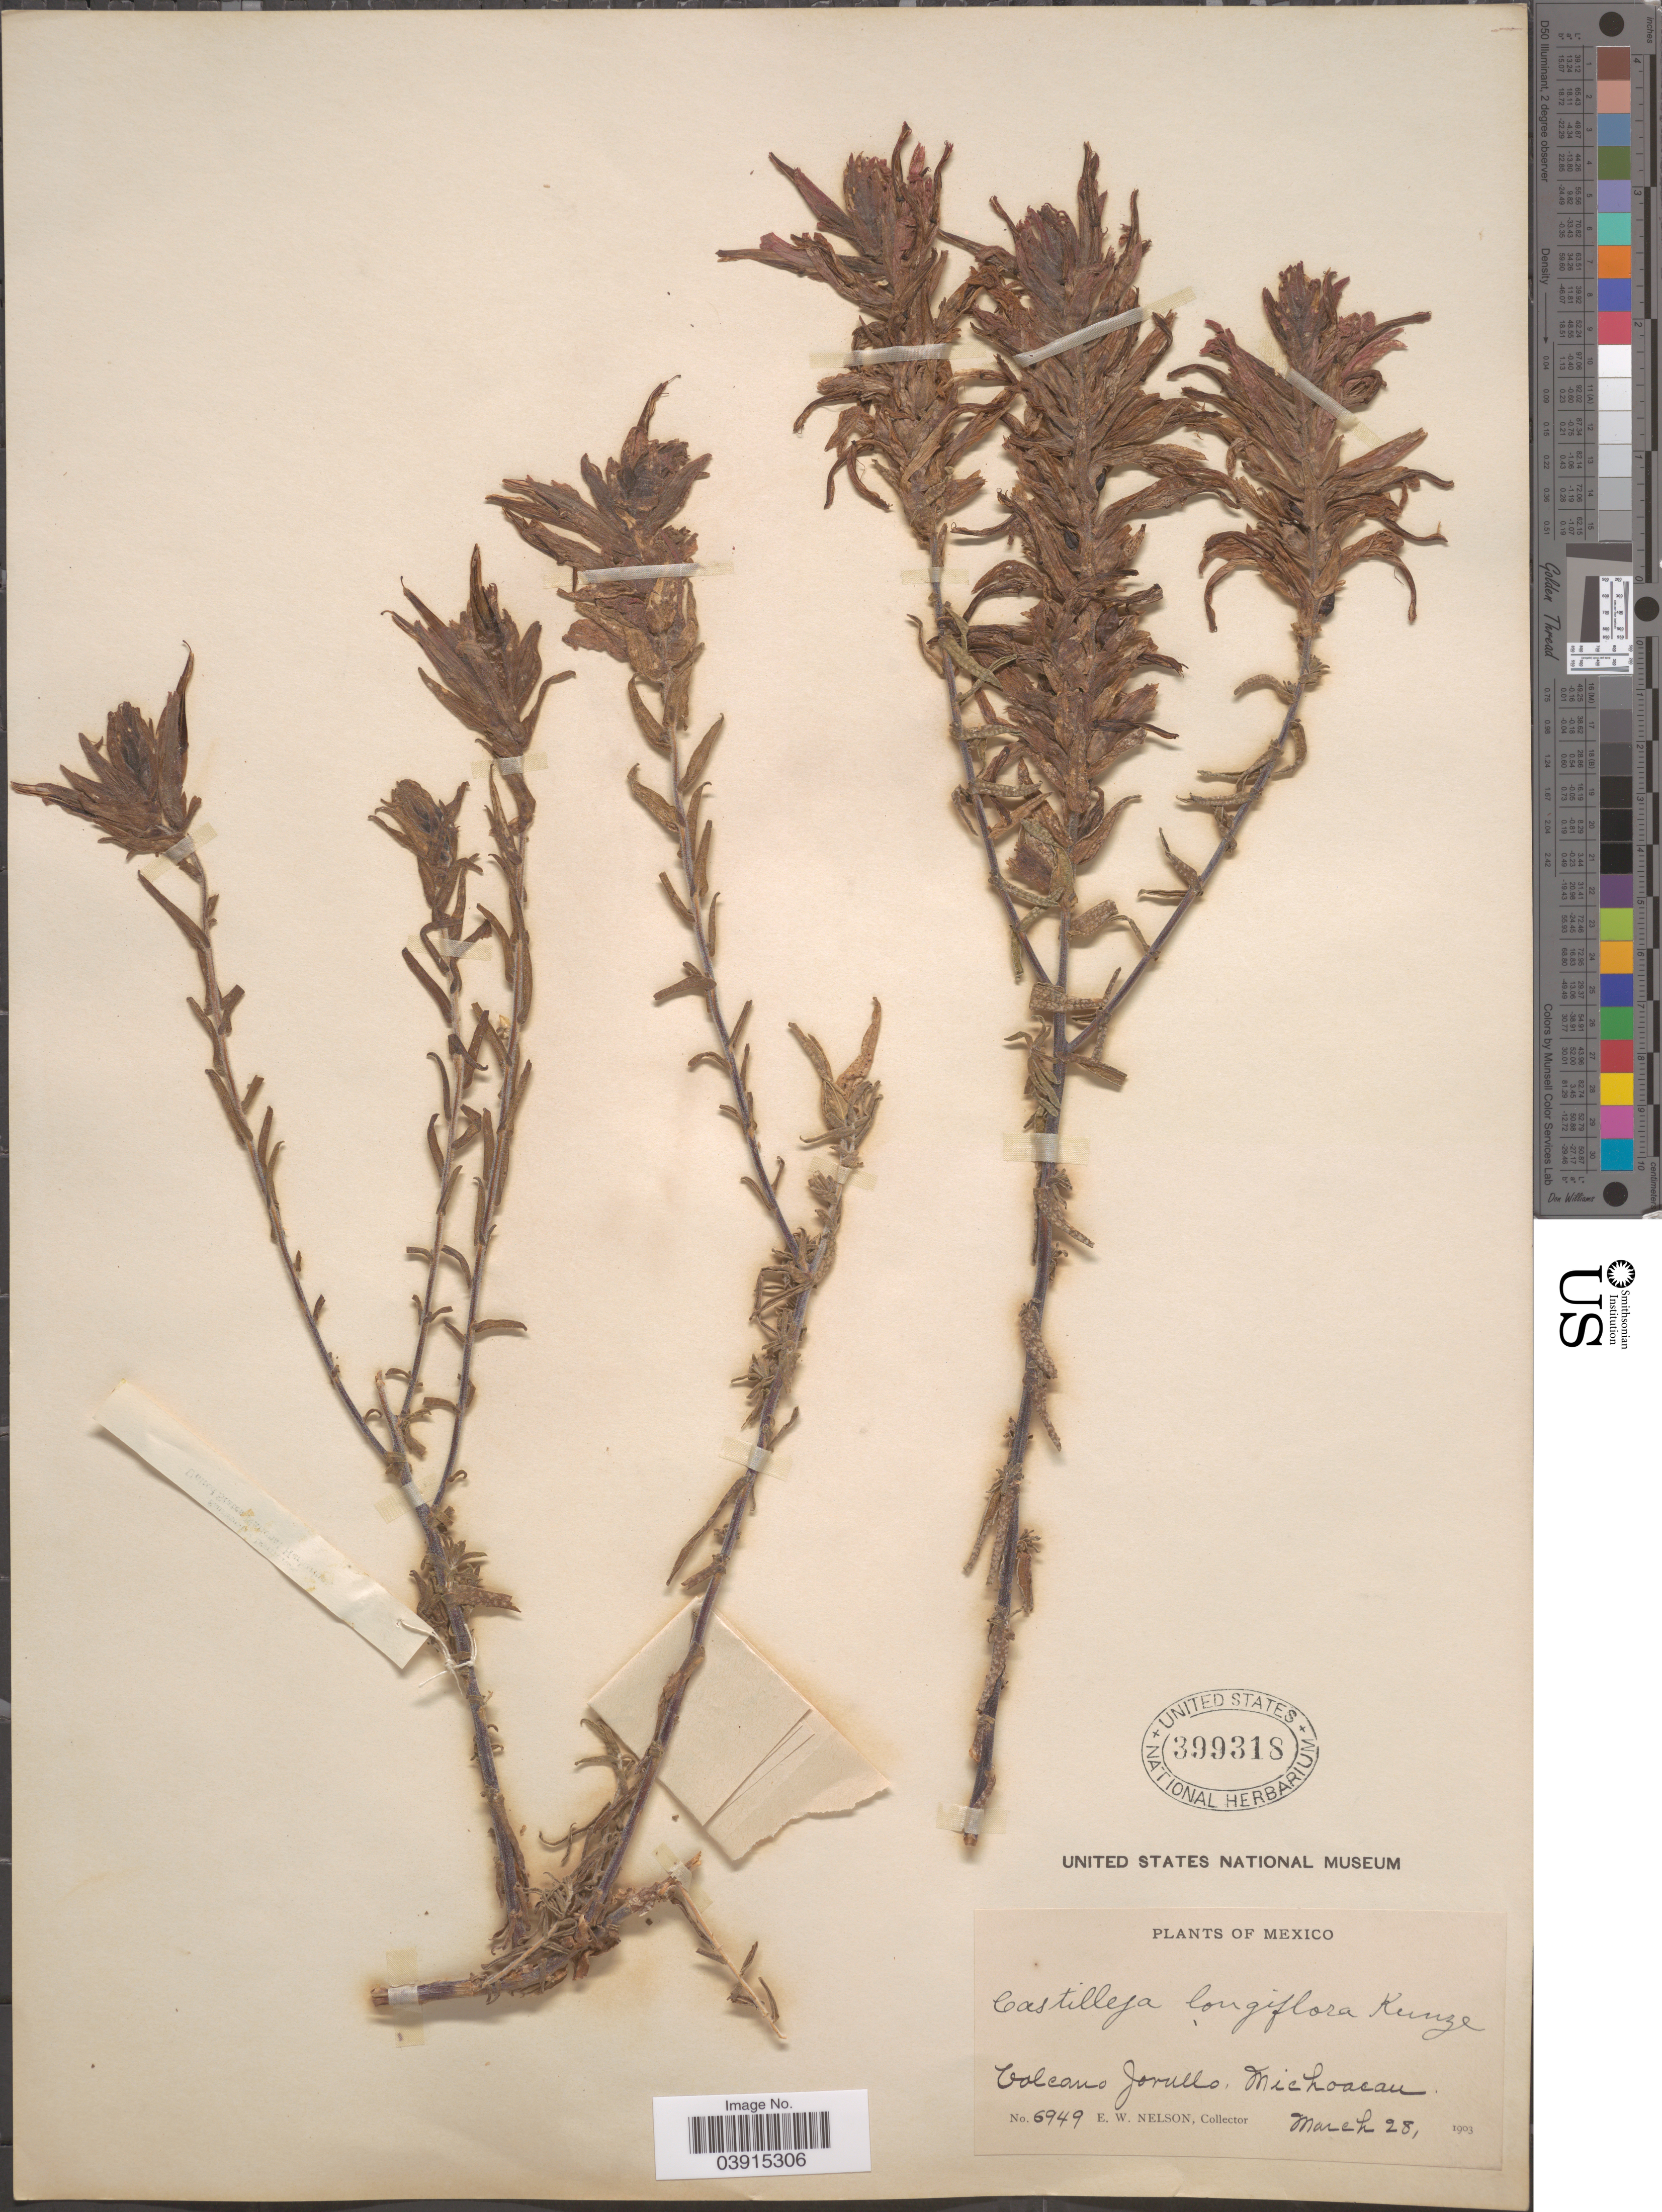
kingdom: Plantae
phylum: Tracheophyta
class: Magnoliopsida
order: Lamiales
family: Orobanchaceae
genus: Castilleja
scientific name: Castilleja longiflora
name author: Kunze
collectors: E. W. Nelson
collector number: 6949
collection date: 1903-03-28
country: Mexico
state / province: Michoacán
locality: Volcano Jorullo.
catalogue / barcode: US 399318